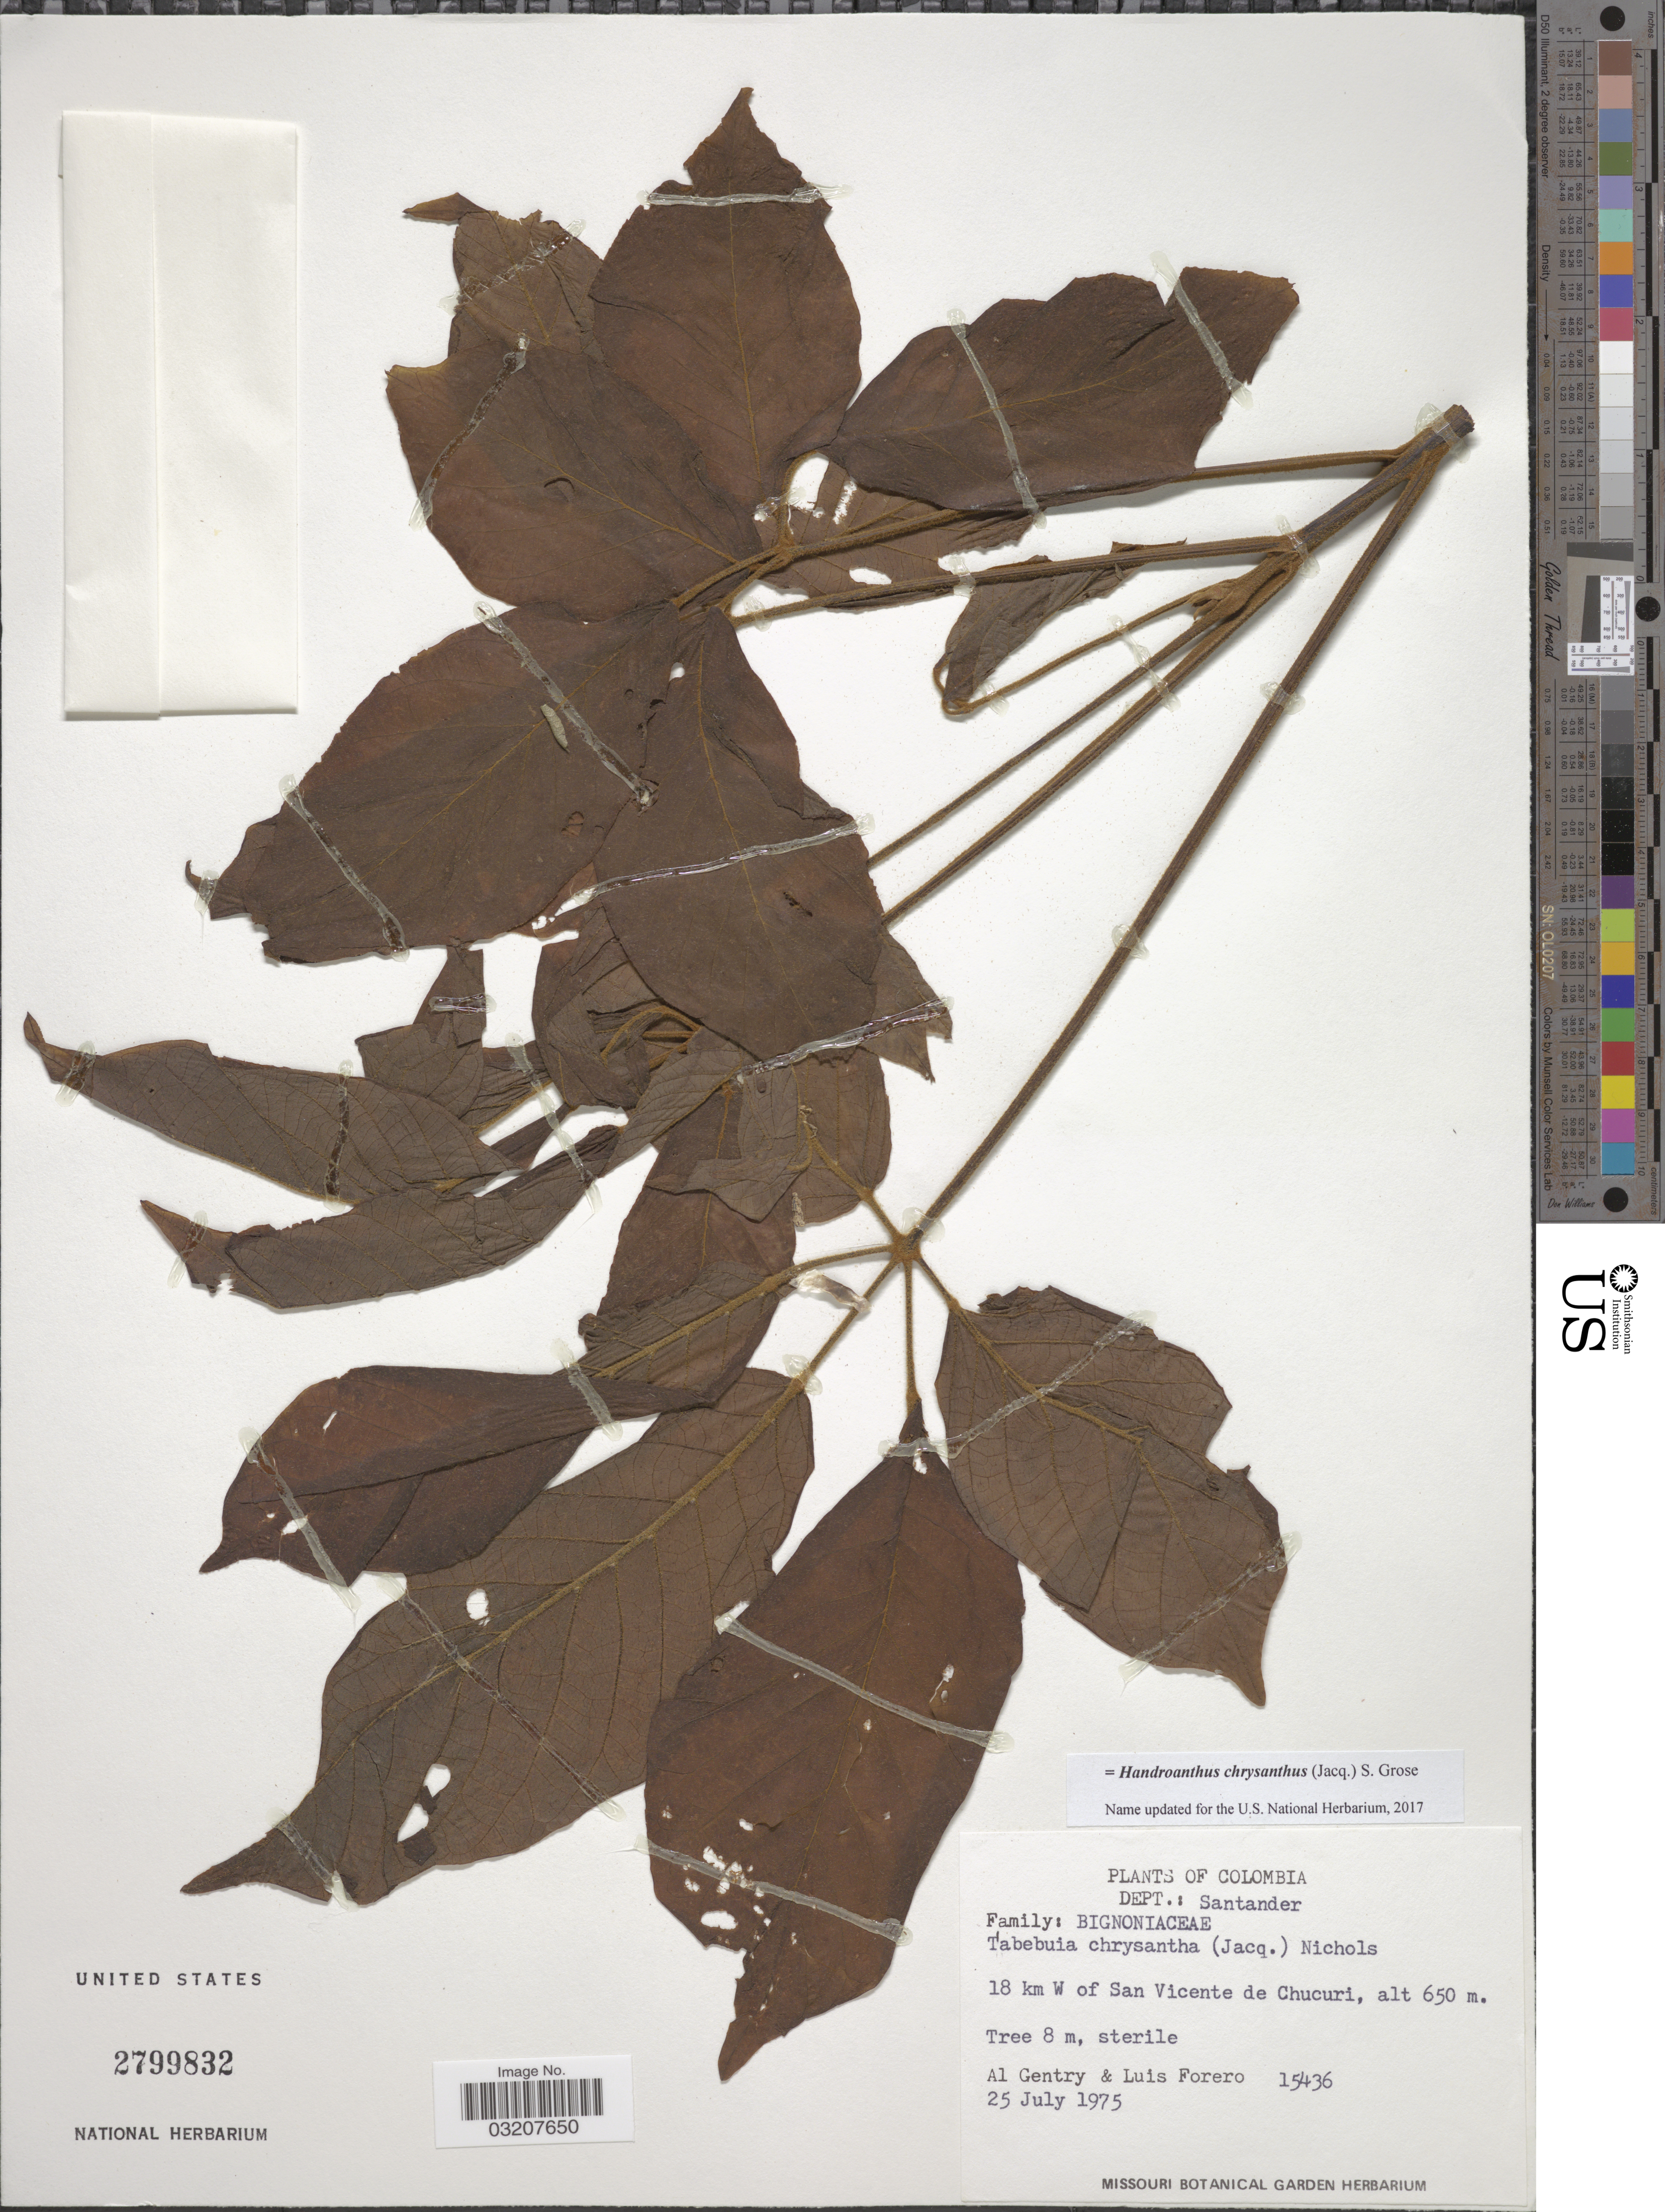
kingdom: Plantae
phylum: Tracheophyta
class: Magnoliopsida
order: Lamiales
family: Bignoniaceae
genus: Handroanthus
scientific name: Handroanthus chrysanthus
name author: (Jacq.) S.O. Grose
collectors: A. H. Gentry & L. Forero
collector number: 15436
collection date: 1975-07-25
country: Colombia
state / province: Santander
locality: Dept.: Santander, 18 km W of San Vicente de Chucuri.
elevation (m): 650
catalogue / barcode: US 2799832